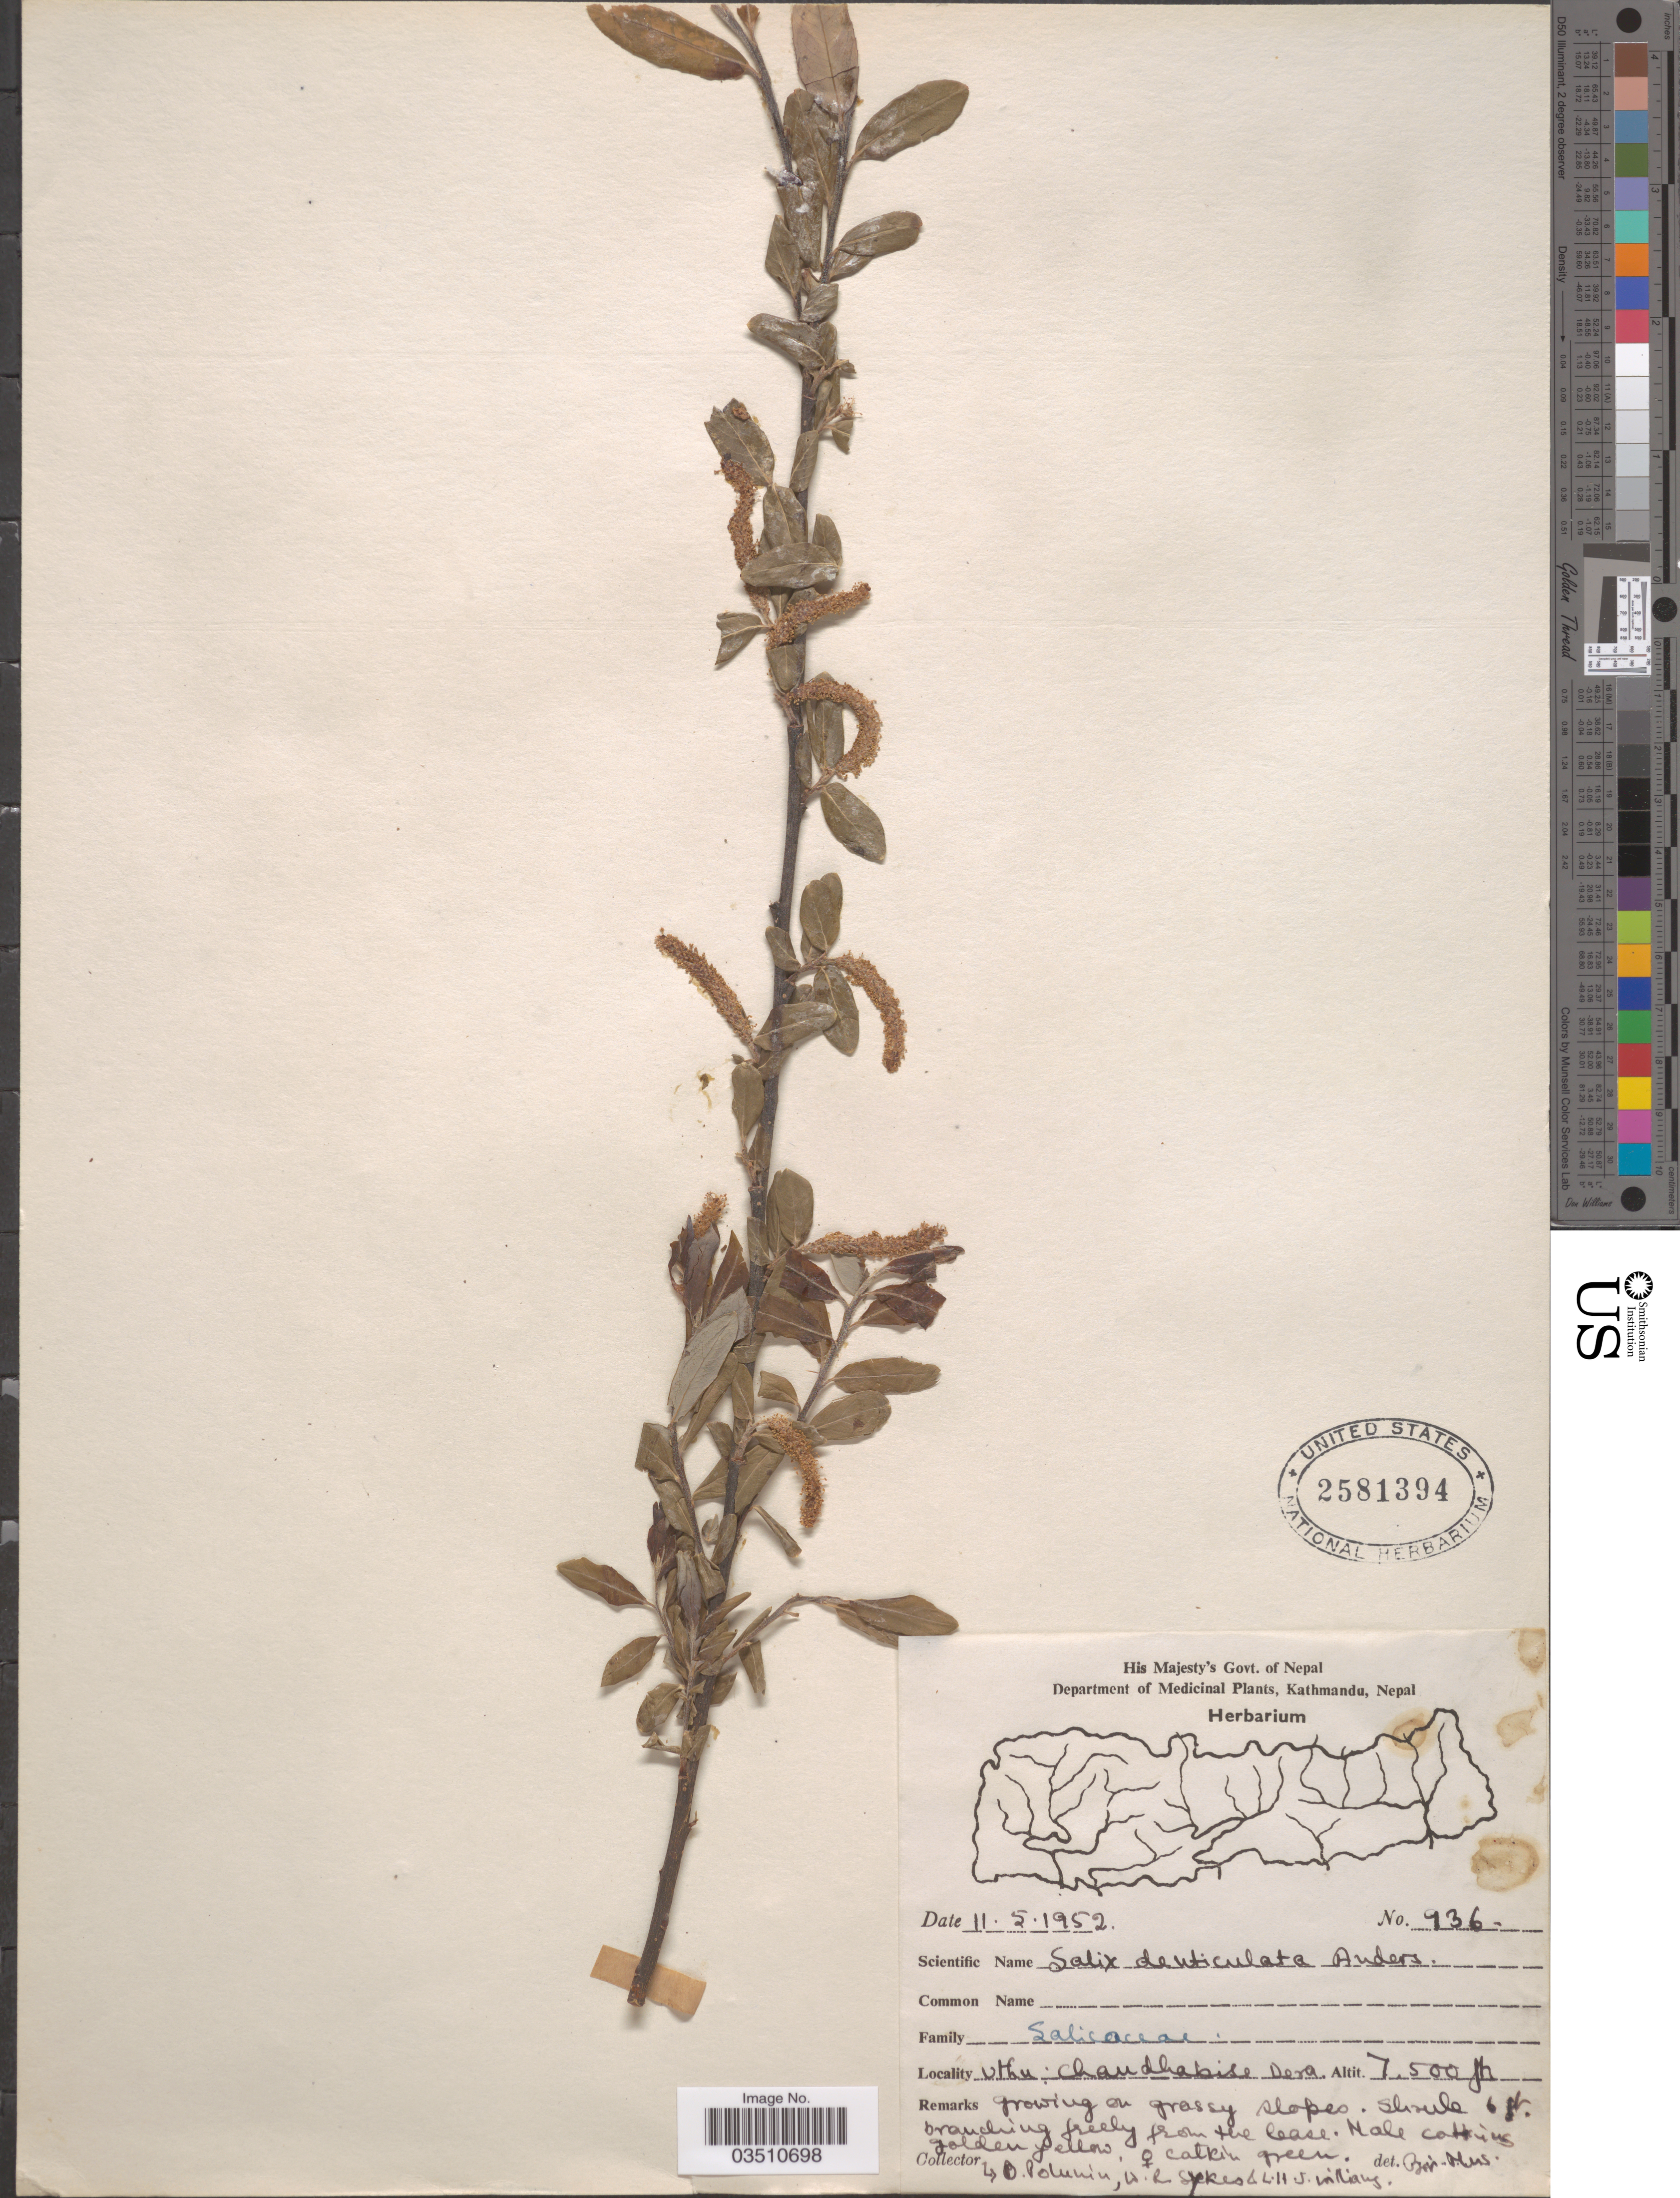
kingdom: Plantae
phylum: Tracheophyta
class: Magnoliopsida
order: Malpighiales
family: Salicaceae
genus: Salix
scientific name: Salix denticulata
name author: Andersson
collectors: O. V. Polunin & W. R. Sykes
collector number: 936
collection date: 1952-05-11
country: Nepal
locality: Vthu [interpreted]: Chaudhabise Dera.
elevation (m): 2286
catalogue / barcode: US 2581394